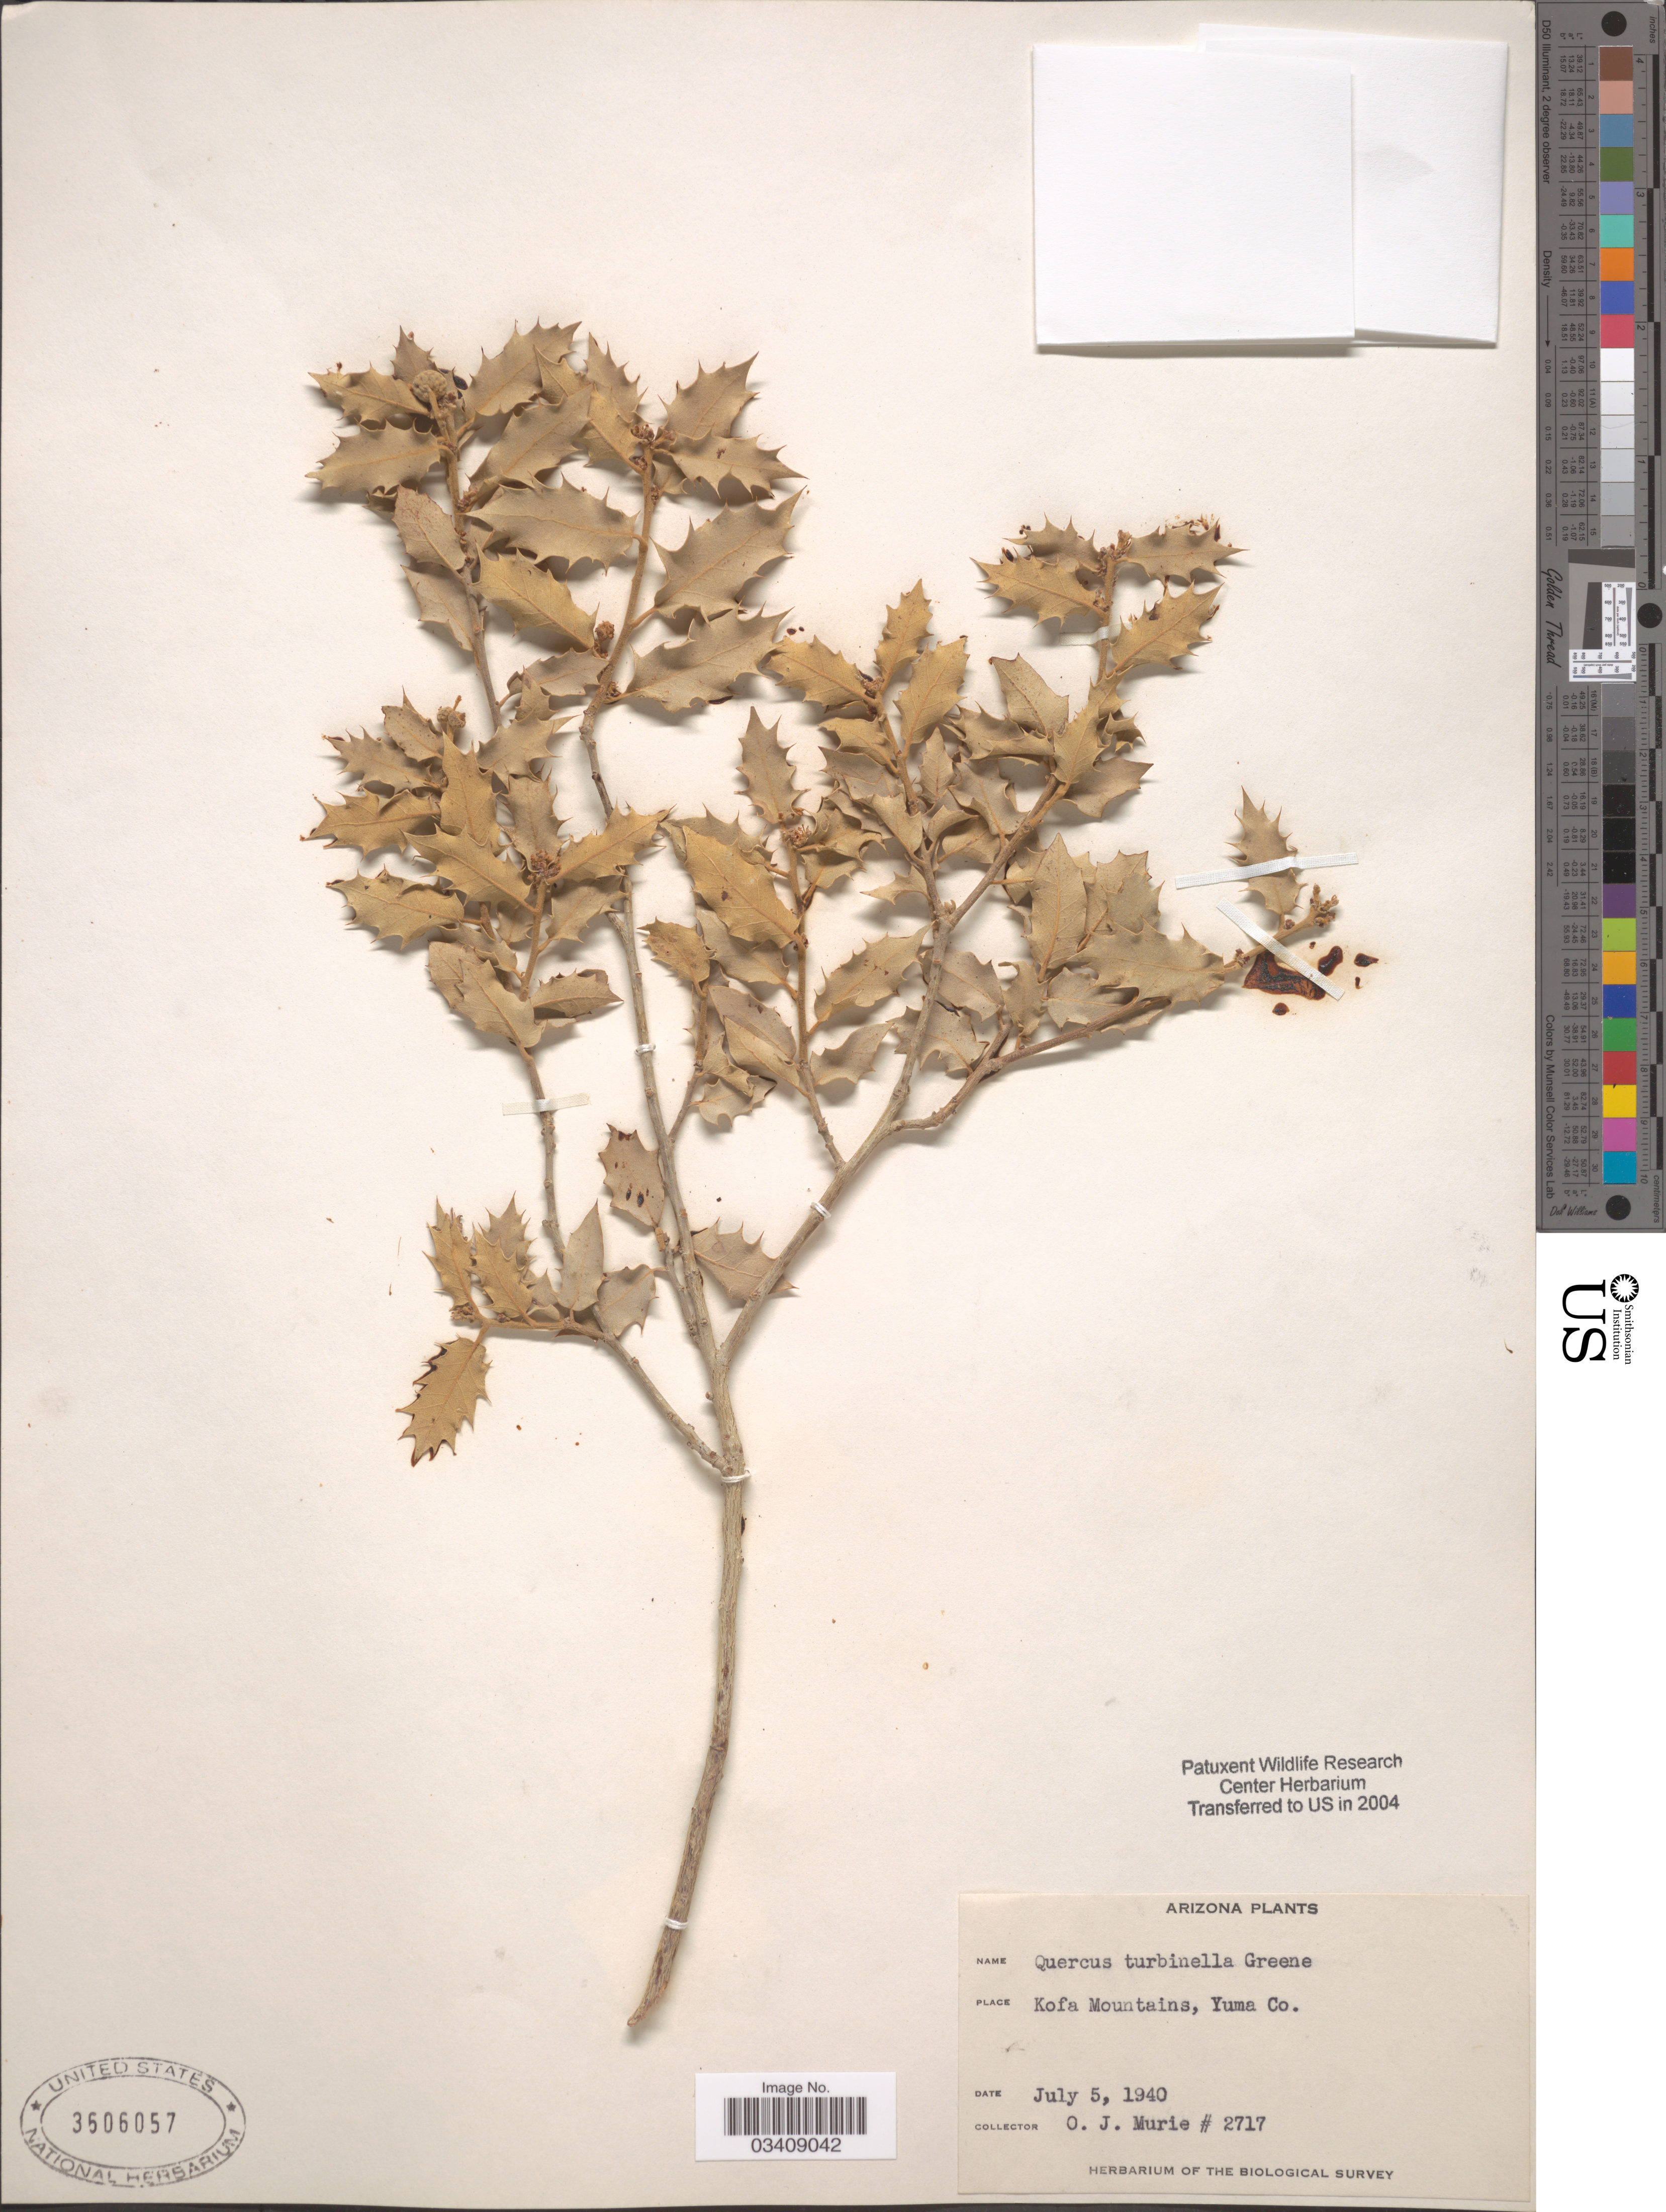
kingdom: Plantae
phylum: Tracheophyta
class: Magnoliopsida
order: Fagales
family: Fagaceae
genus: Quercus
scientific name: Quercus turbinella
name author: Greene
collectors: O. Murie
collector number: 2717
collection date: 1940-07-05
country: United States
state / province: Arizona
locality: Kofa Mountains, Yuma Co.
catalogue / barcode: US 3606057